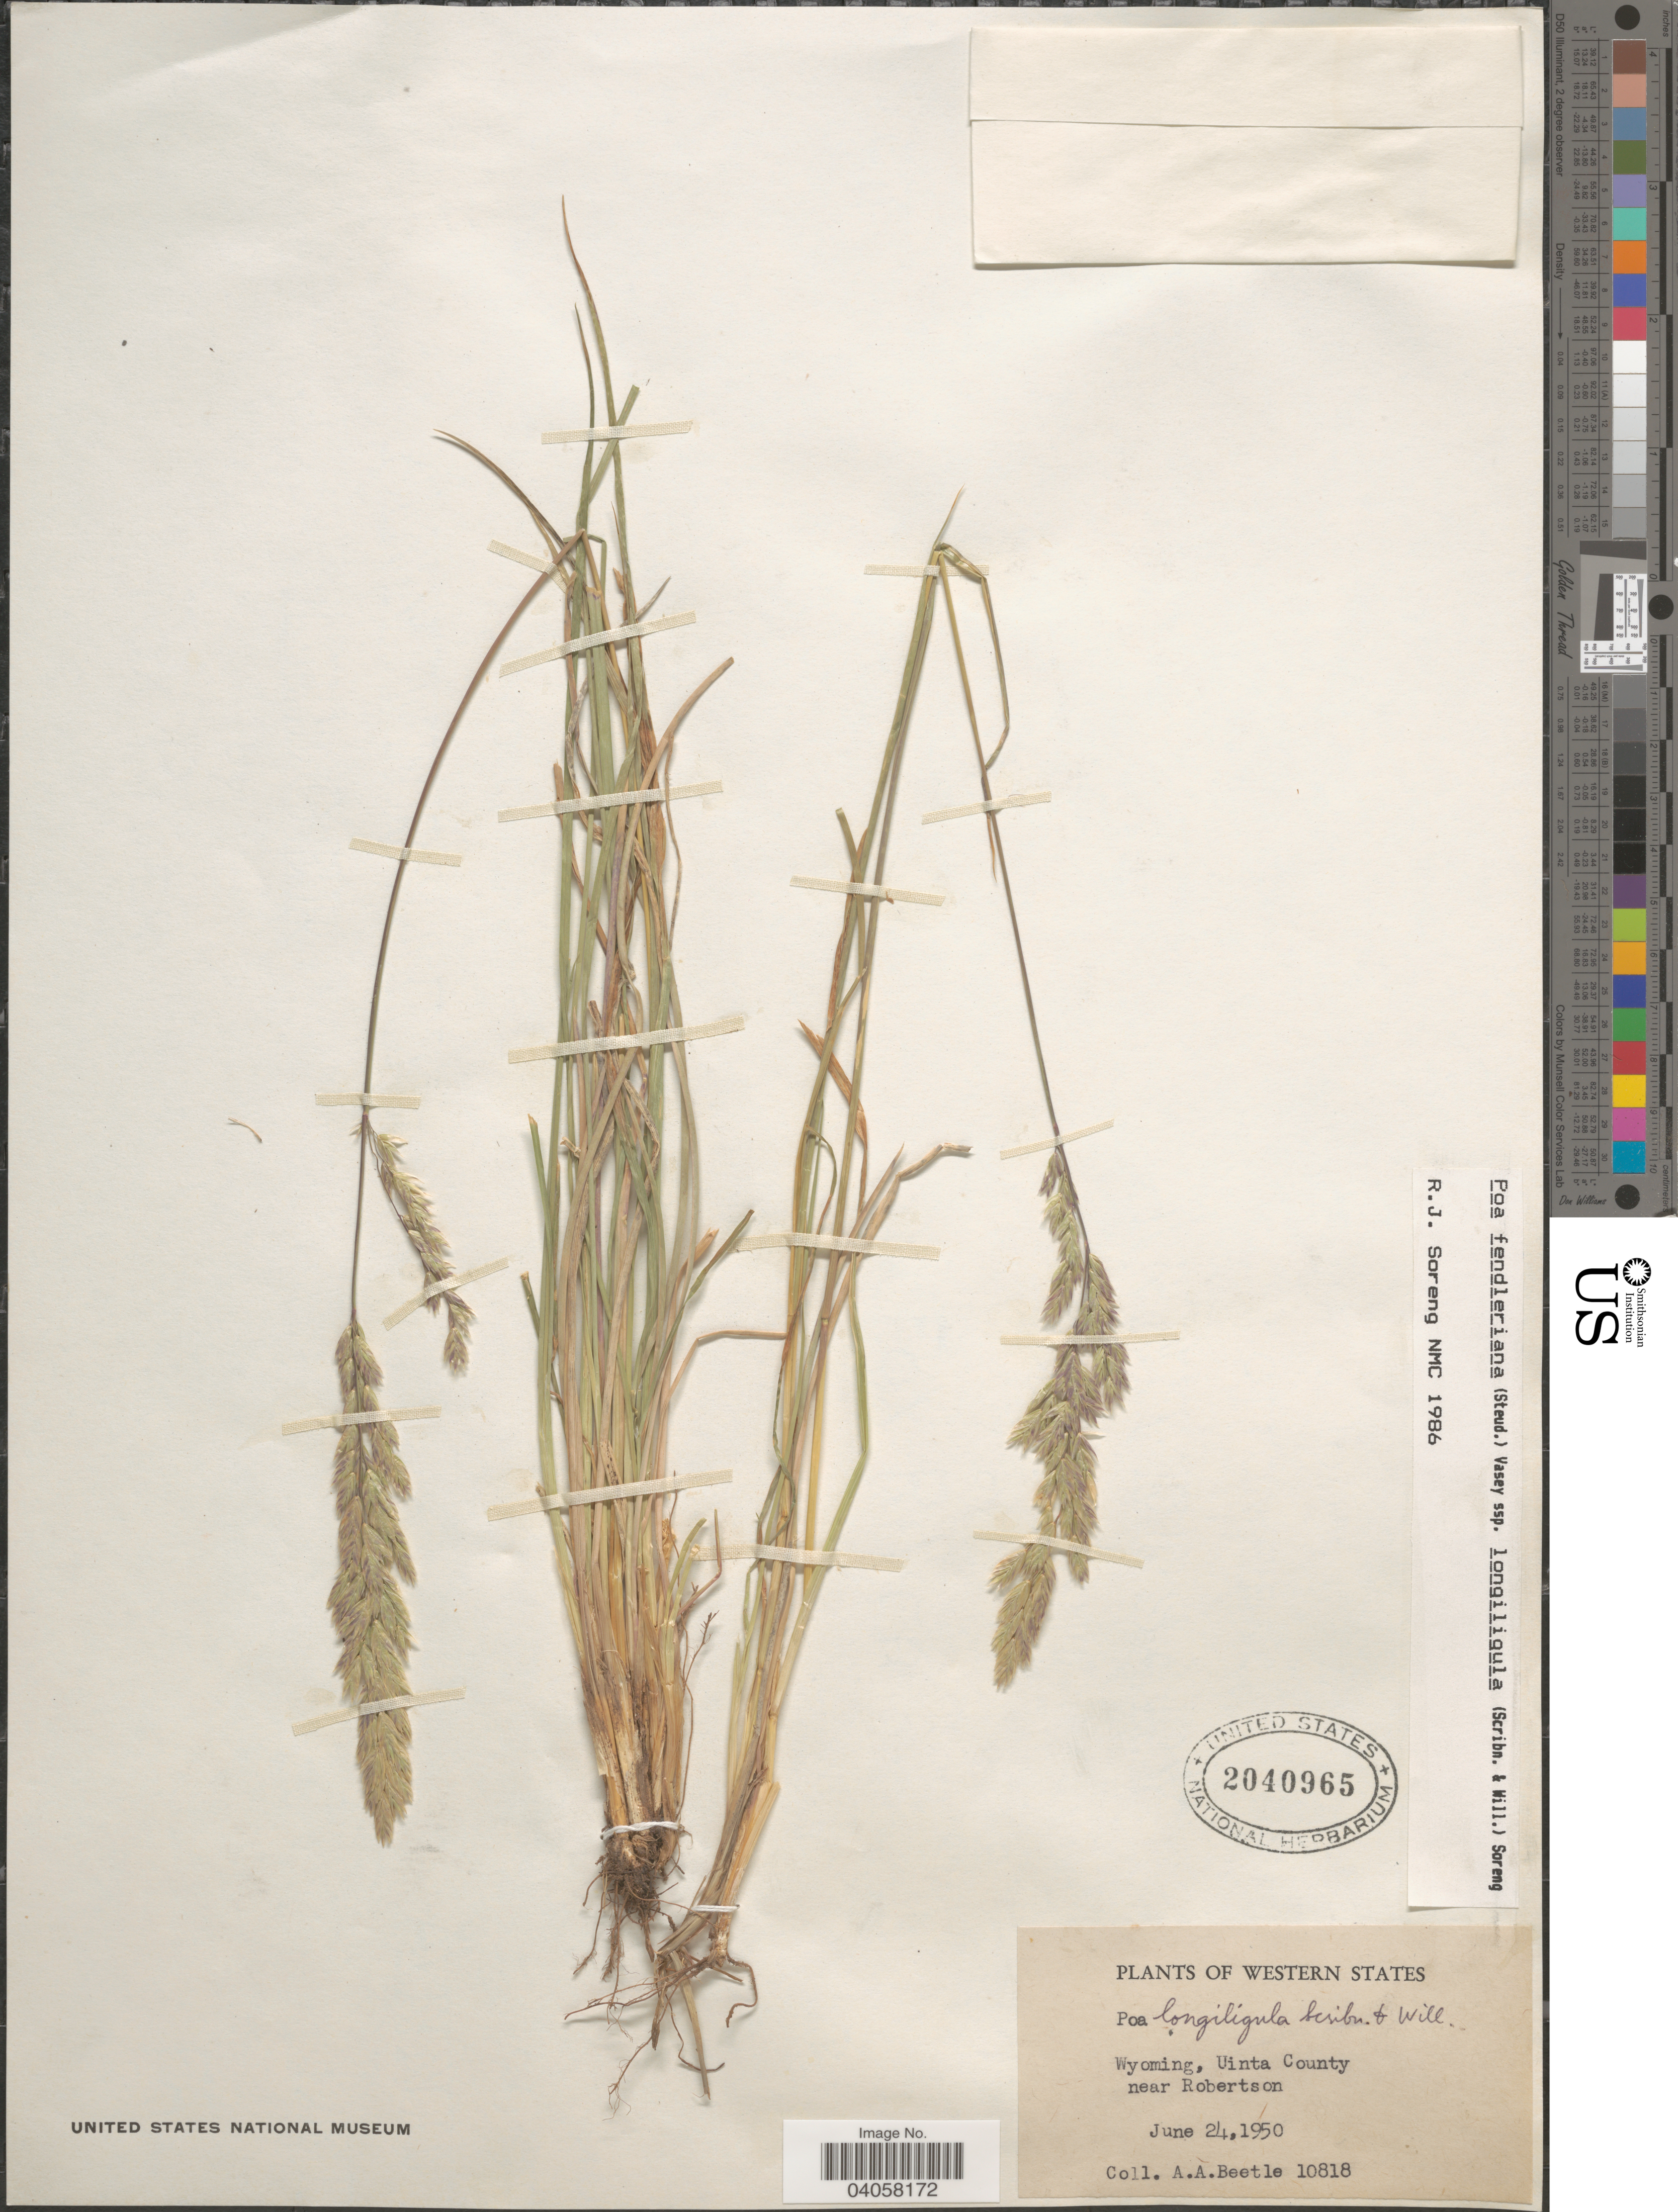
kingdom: Plantae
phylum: Tracheophyta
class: Liliopsida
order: Poales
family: Poaceae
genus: Poa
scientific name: Poa fendleriana subsp. longiligula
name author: (Scribn. & T.A. Williams) Soreng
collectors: A. A. Beetle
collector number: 10818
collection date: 1950-06-24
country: United States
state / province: Wyoming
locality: Western States. Uinta County near Robertson.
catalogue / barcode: US 2040965